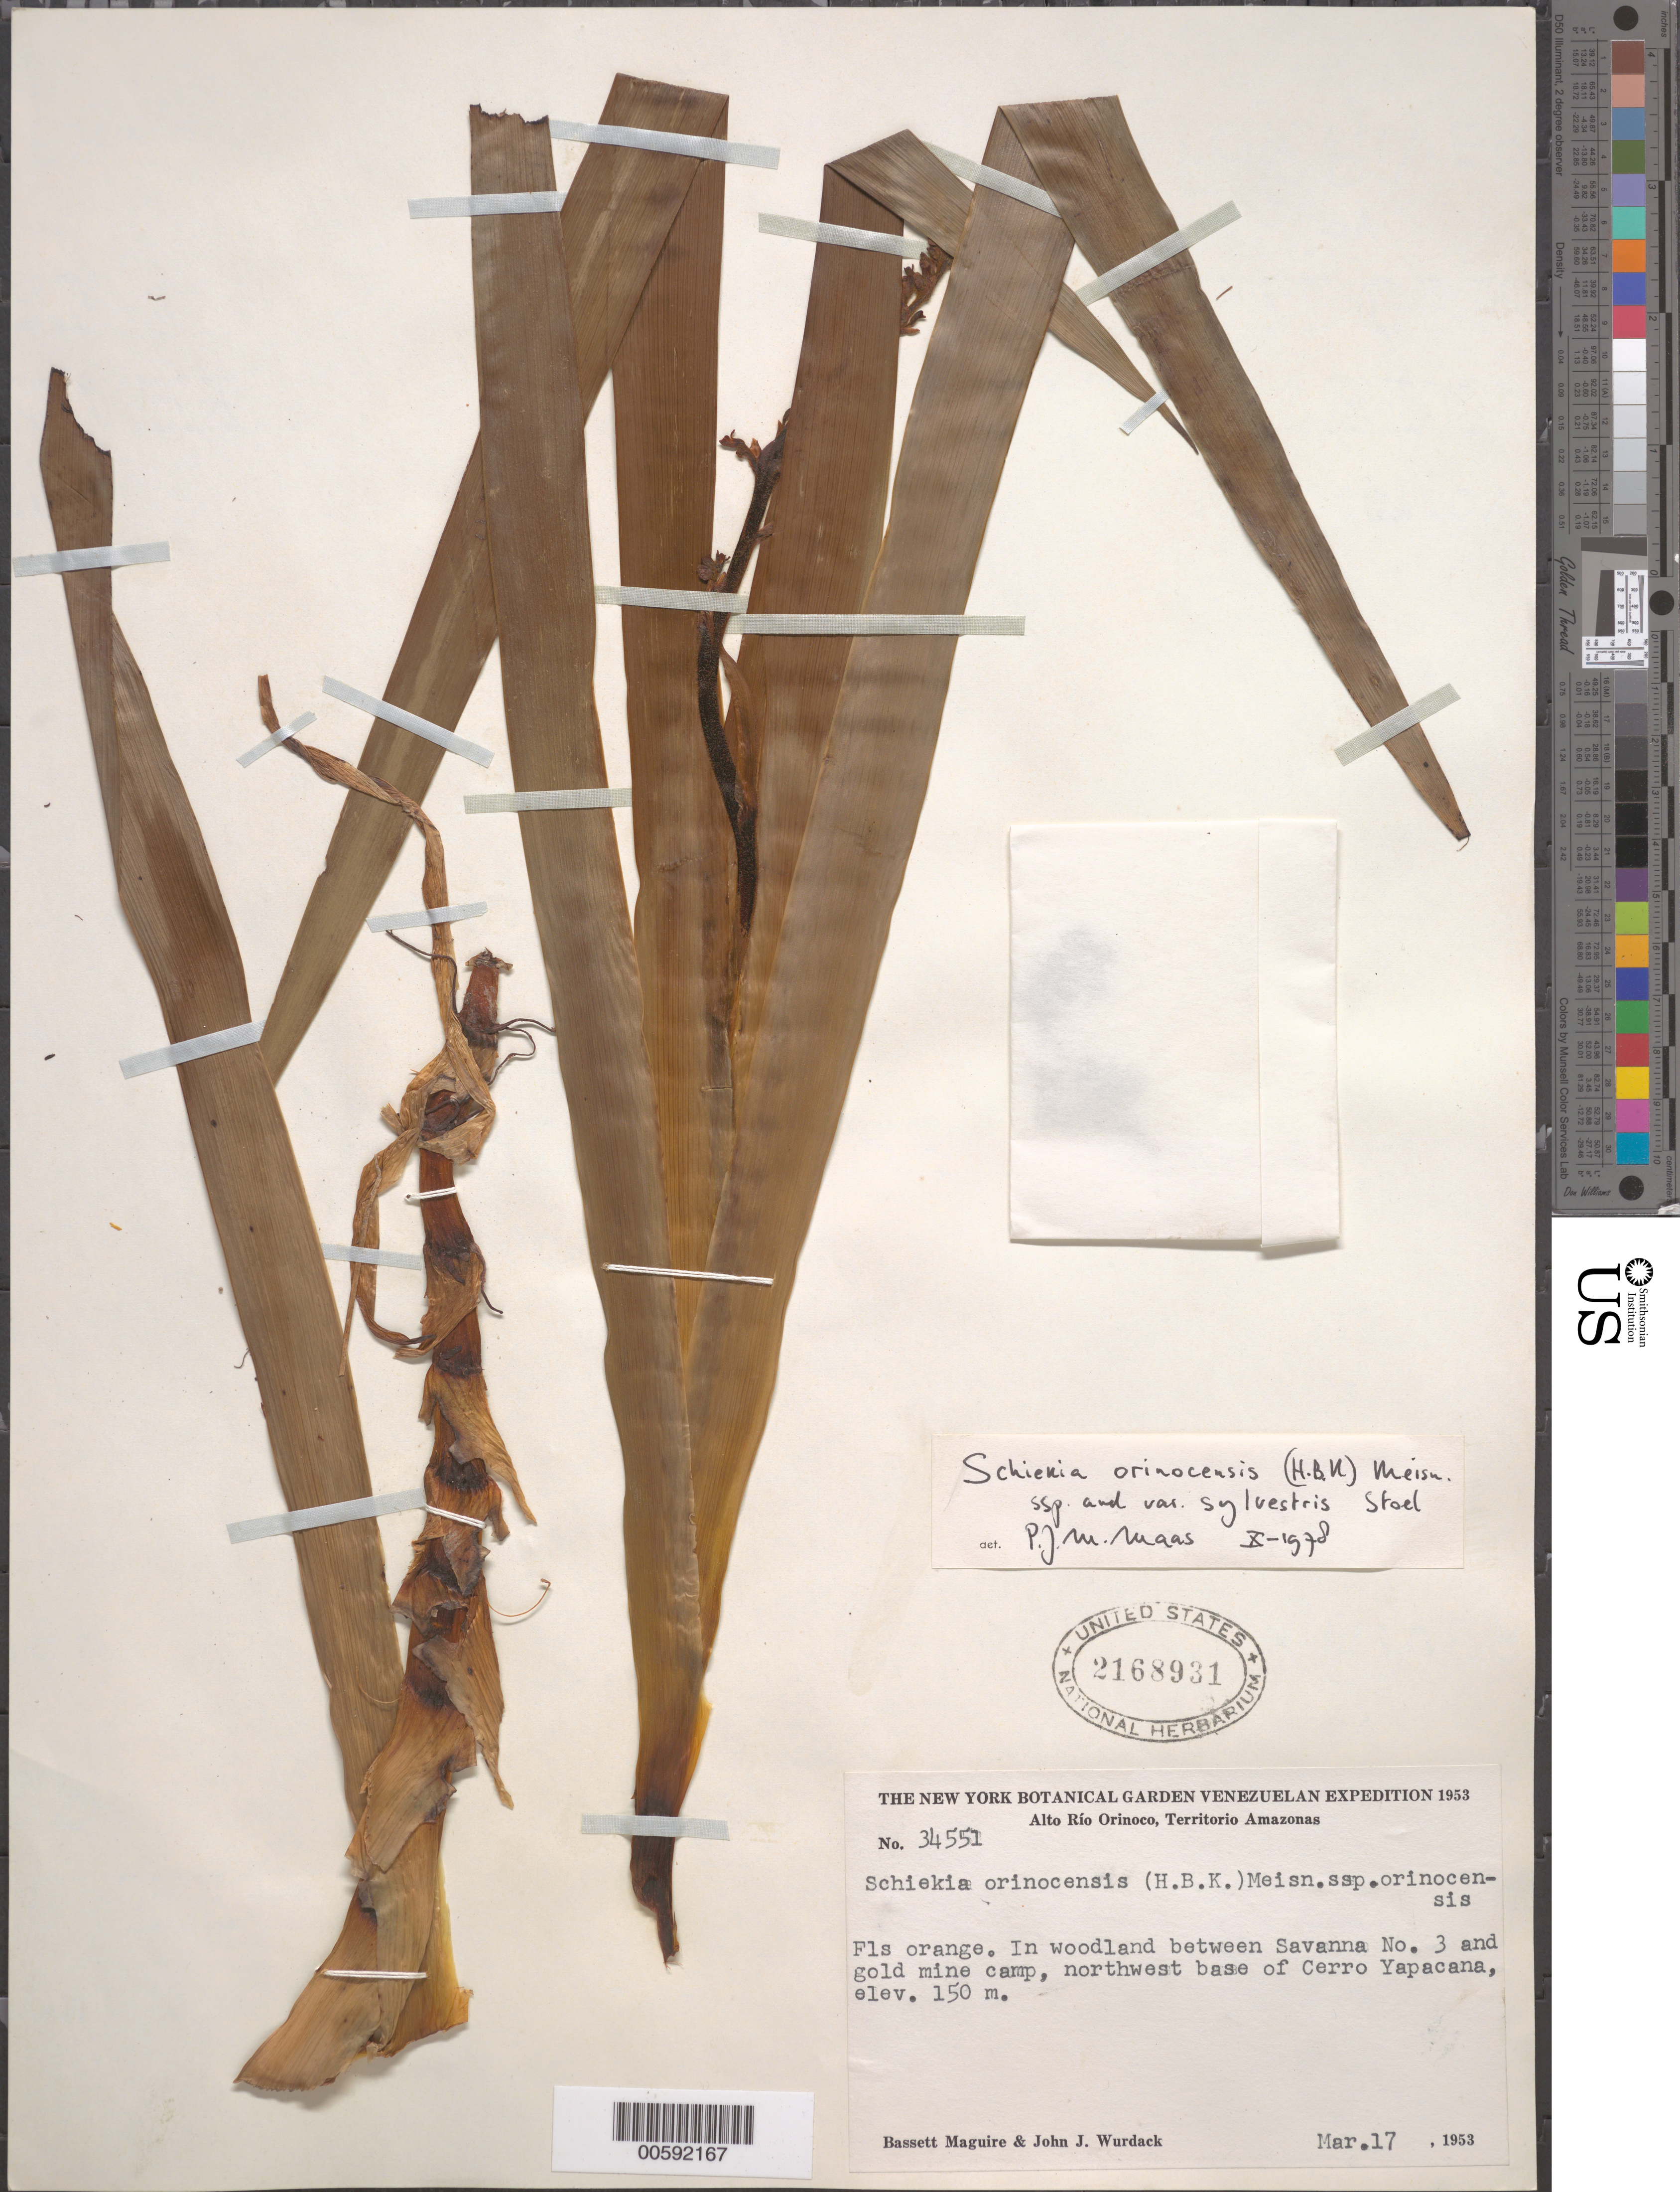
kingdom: Plantae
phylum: Tracheophyta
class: Liliopsida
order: Commelinales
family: Haemodoraceae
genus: Schiekia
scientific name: Schiekia orinocensis subsp. silvestris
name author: Maas & Stoel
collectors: B. Maguire & J. J. Wurdack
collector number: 34551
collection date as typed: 17 Mar 1953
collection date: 1953-03-17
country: Venezuela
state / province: Amazonas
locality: Alto Rio Orinoco, NW of Cerro Yapacana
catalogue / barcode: US 2168931